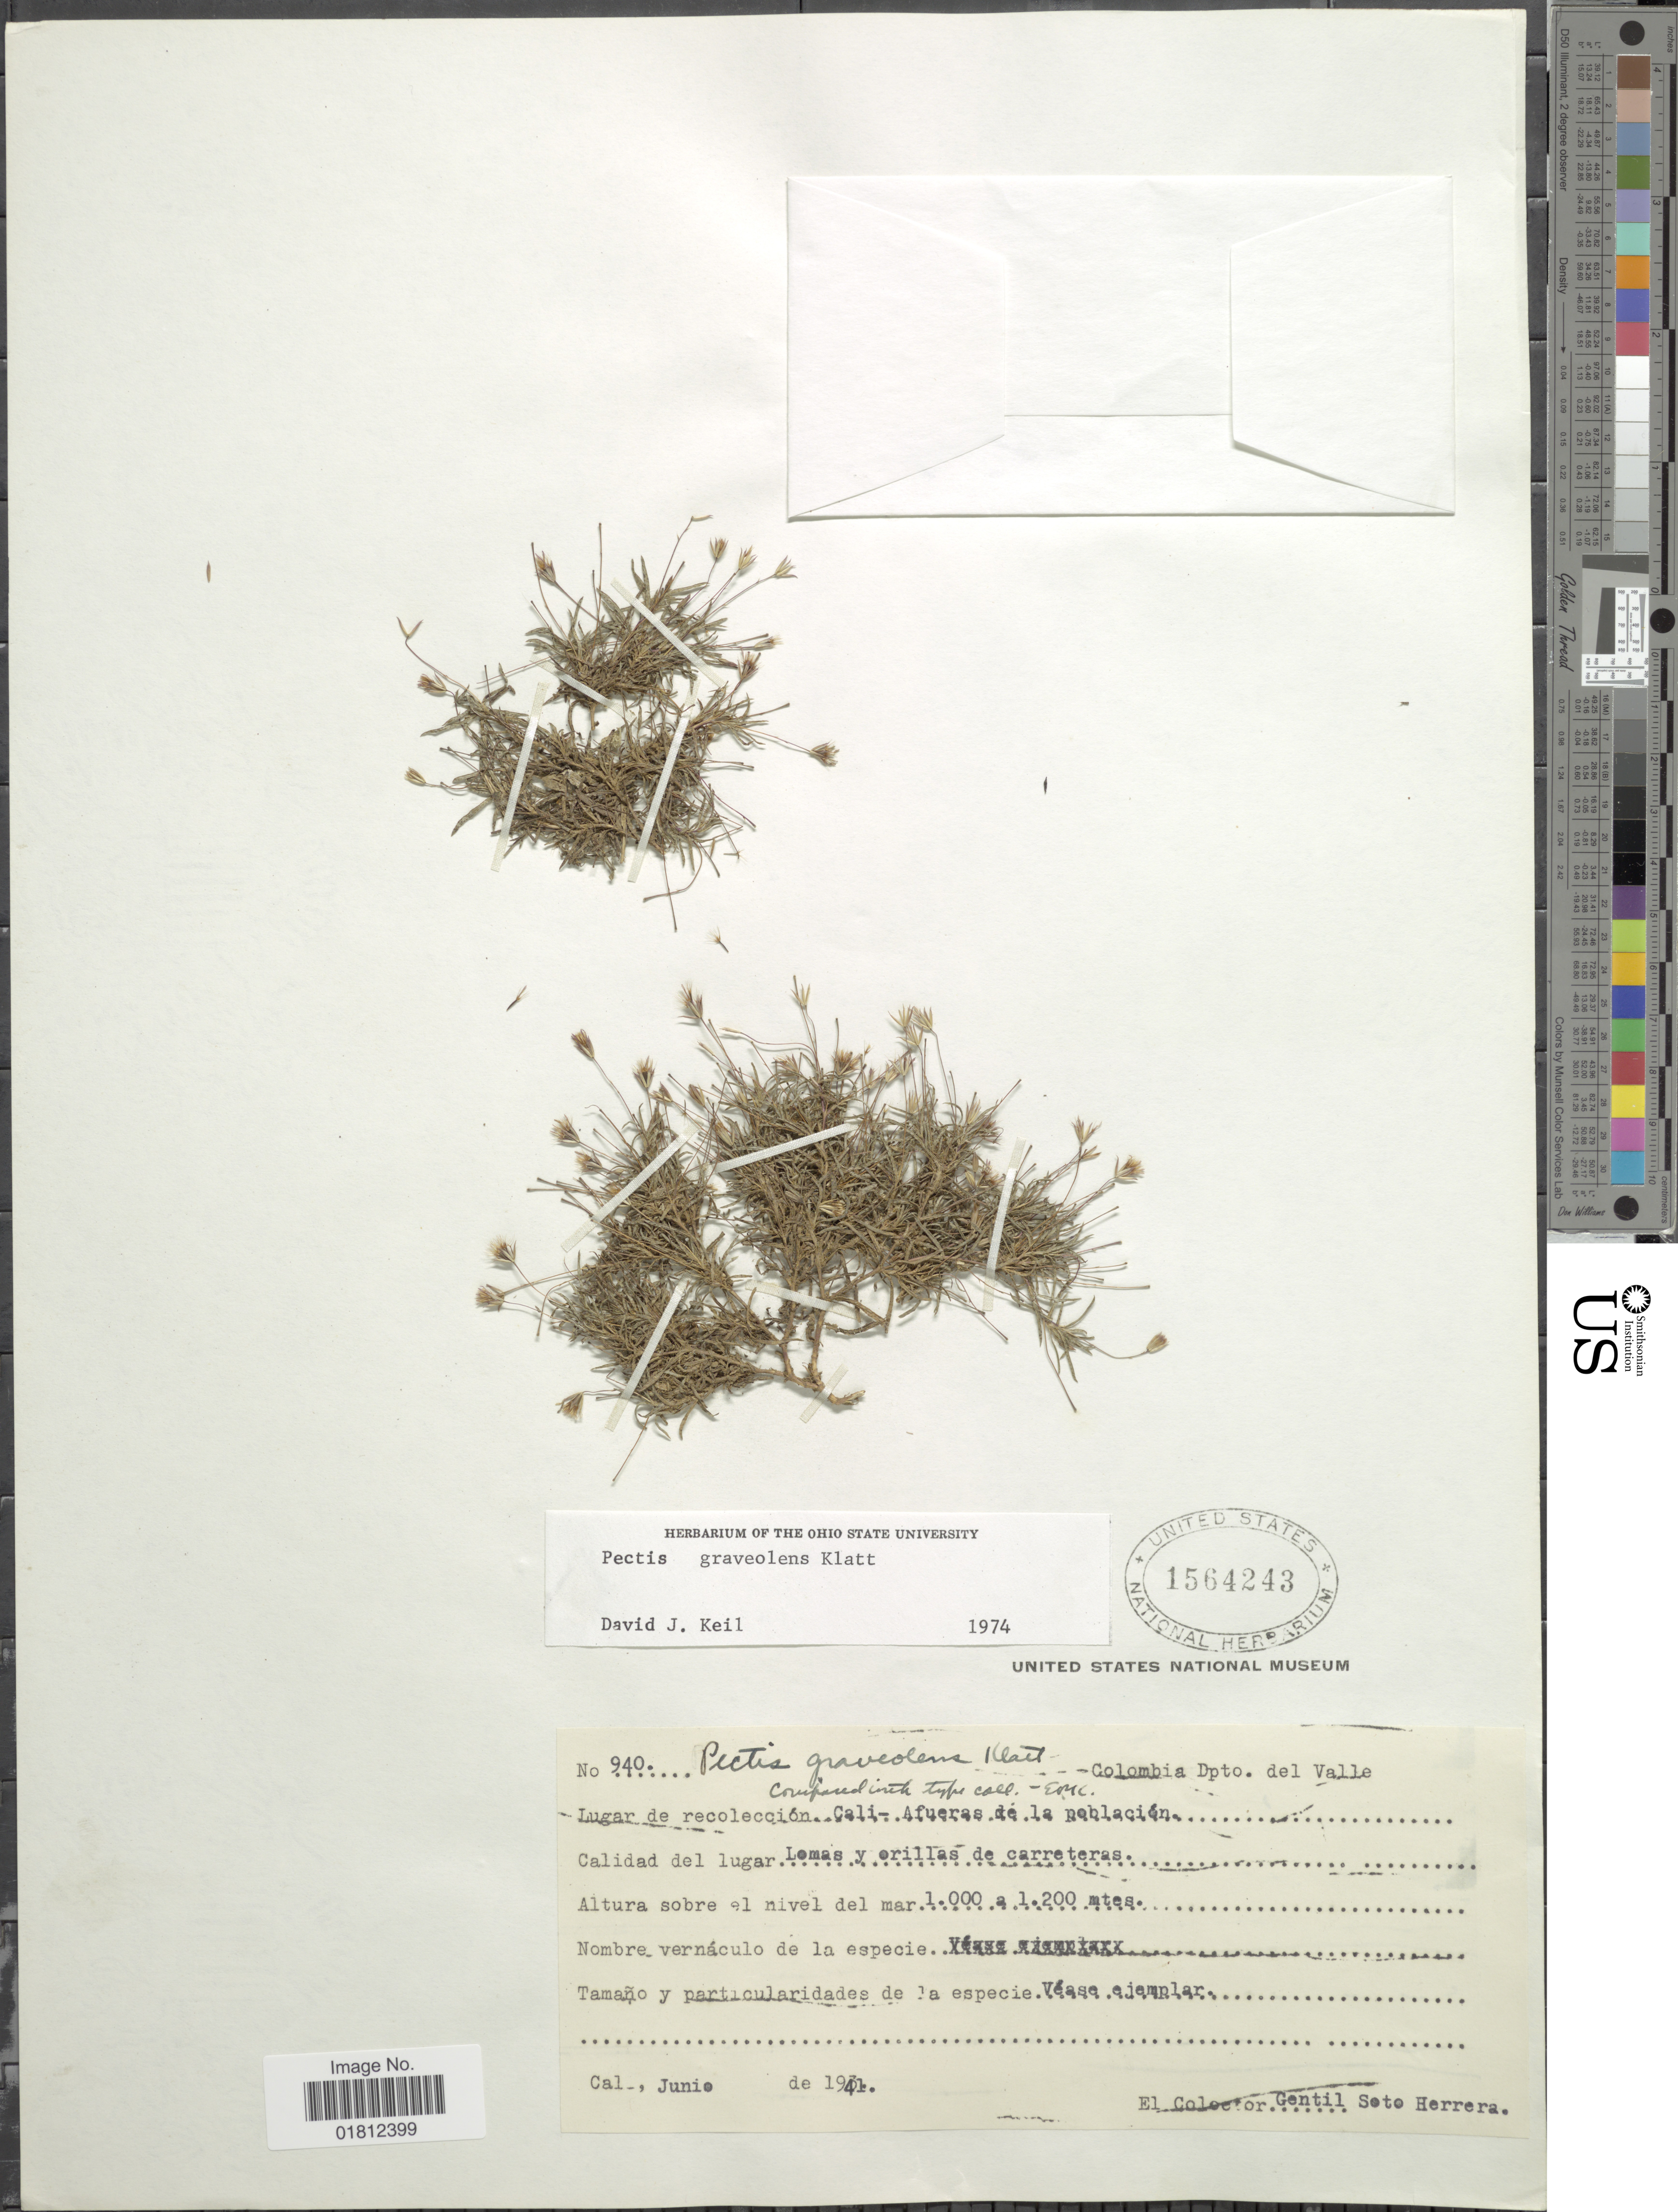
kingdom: Plantae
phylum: Tracheophyta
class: Magnoliopsida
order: Asterales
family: Asteraceae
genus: Pectis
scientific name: Pectis graveolens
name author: Klatt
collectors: G. Soto Herrera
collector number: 940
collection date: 1941-06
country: Colombia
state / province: Valle del Cauca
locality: Dpto. del Valle, Cali-Afueras de la población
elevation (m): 1000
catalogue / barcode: US 1564243